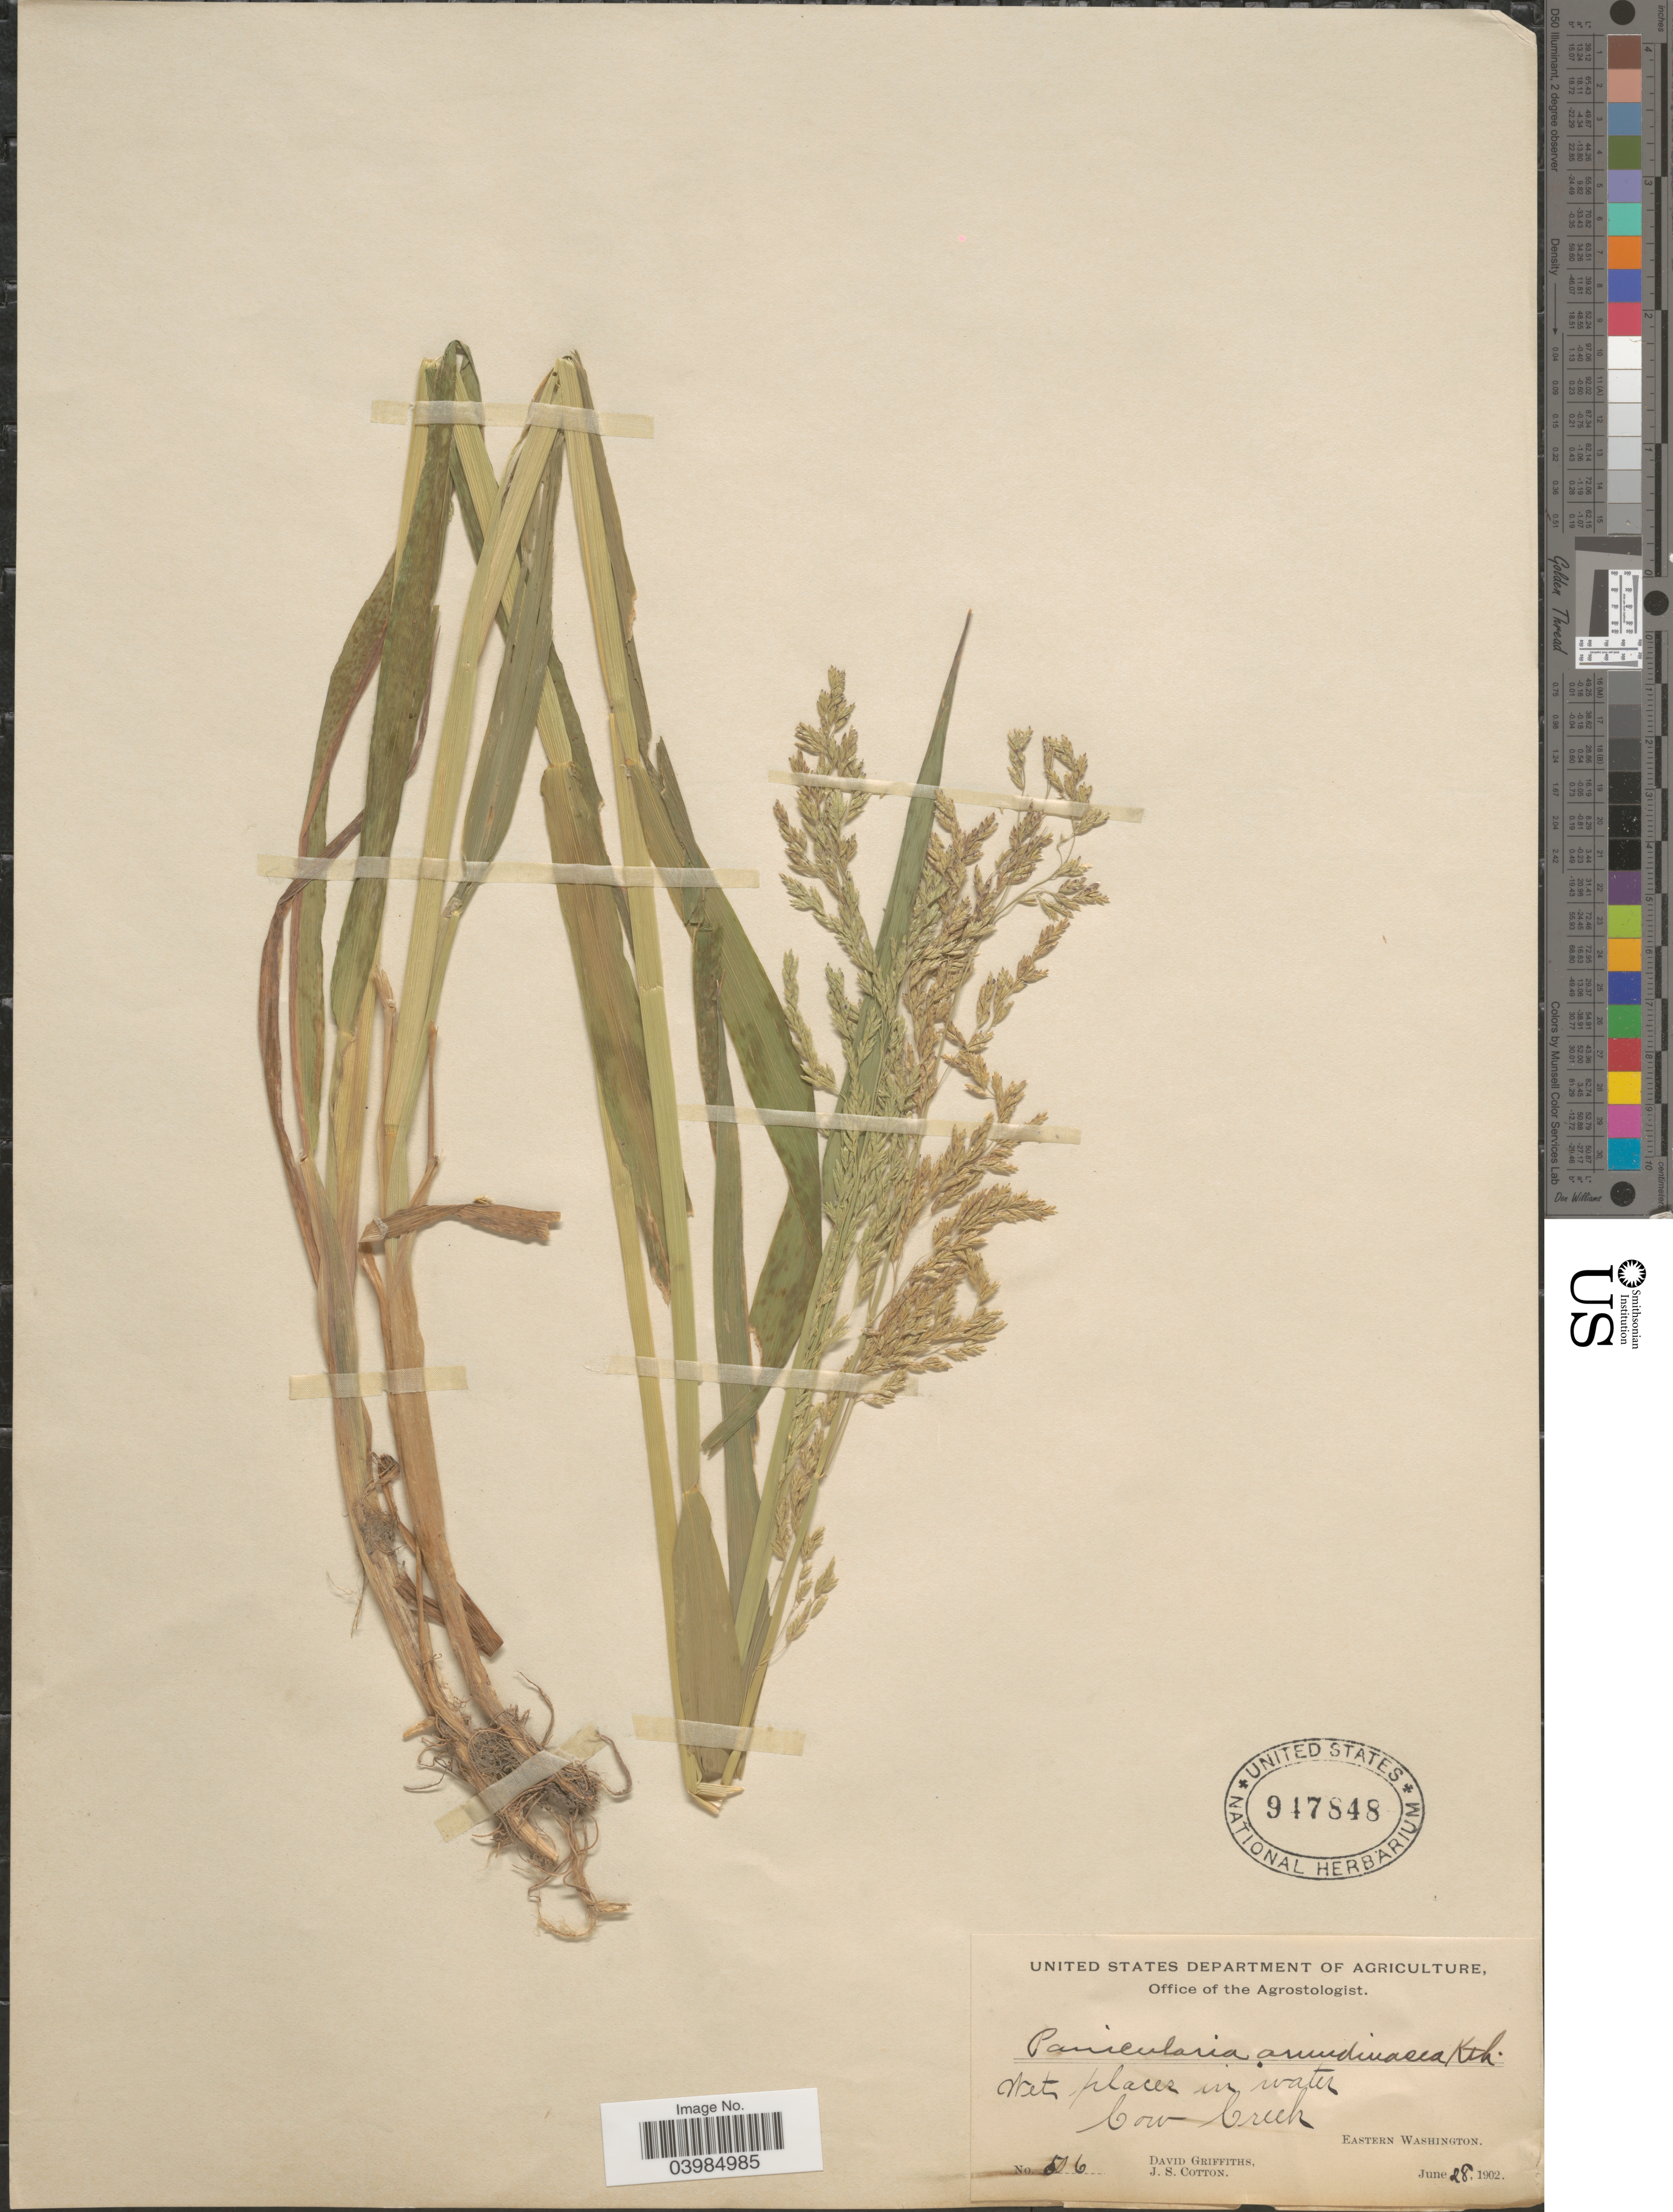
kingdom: Plantae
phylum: Tracheophyta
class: Liliopsida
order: Poales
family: Poaceae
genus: Glyceria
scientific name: Glyceria sp.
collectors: D. Griffiths & J. S. Cotton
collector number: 506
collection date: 1902-06-28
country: United States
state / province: Washington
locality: Cow Creek. Eastern Washington.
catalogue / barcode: US 947848